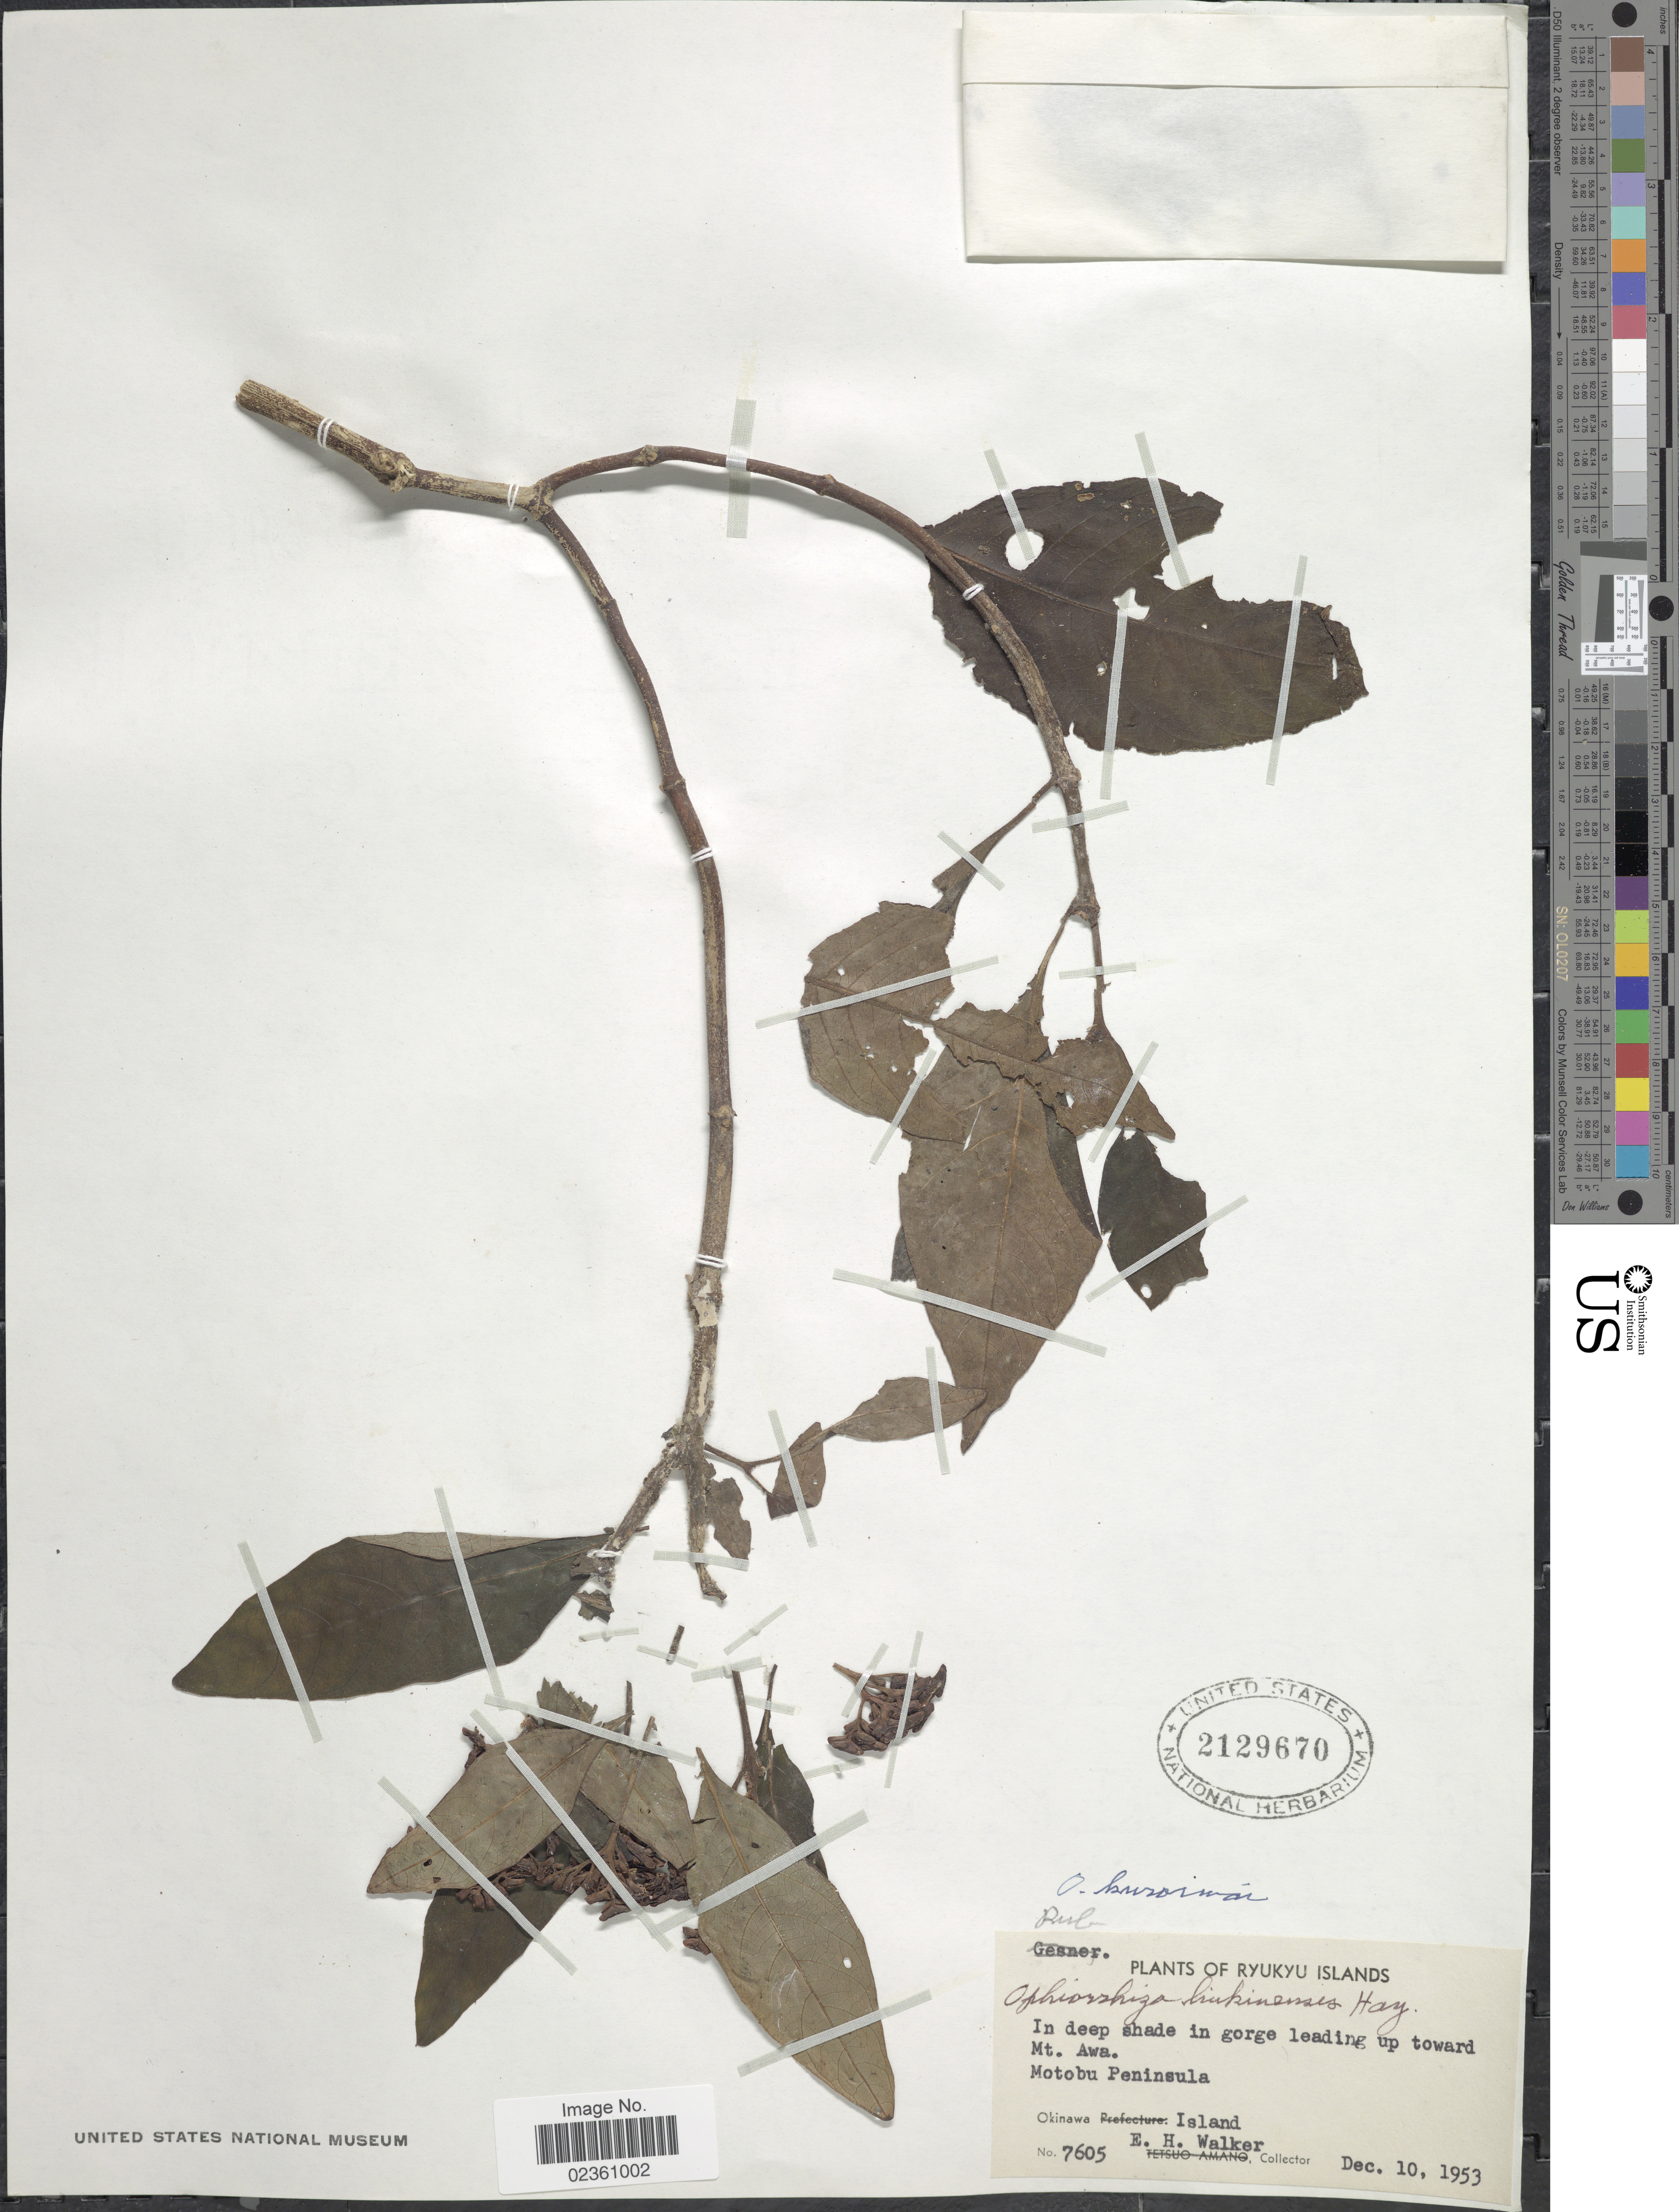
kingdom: Plantae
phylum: Tracheophyta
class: Magnoliopsida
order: Gentianales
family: Rubiaceae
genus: Ophiorrhiza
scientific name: Ophiorrhiza kuroiwai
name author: Makino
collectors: E. H. Walker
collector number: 7605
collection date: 1953-12-10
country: Japan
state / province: Okinawa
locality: Ryukyu Islans, In deep shade in gorge leading up toward Mt. Awa, Motobu Peninsula, Okinawa Island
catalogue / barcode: US 2129670